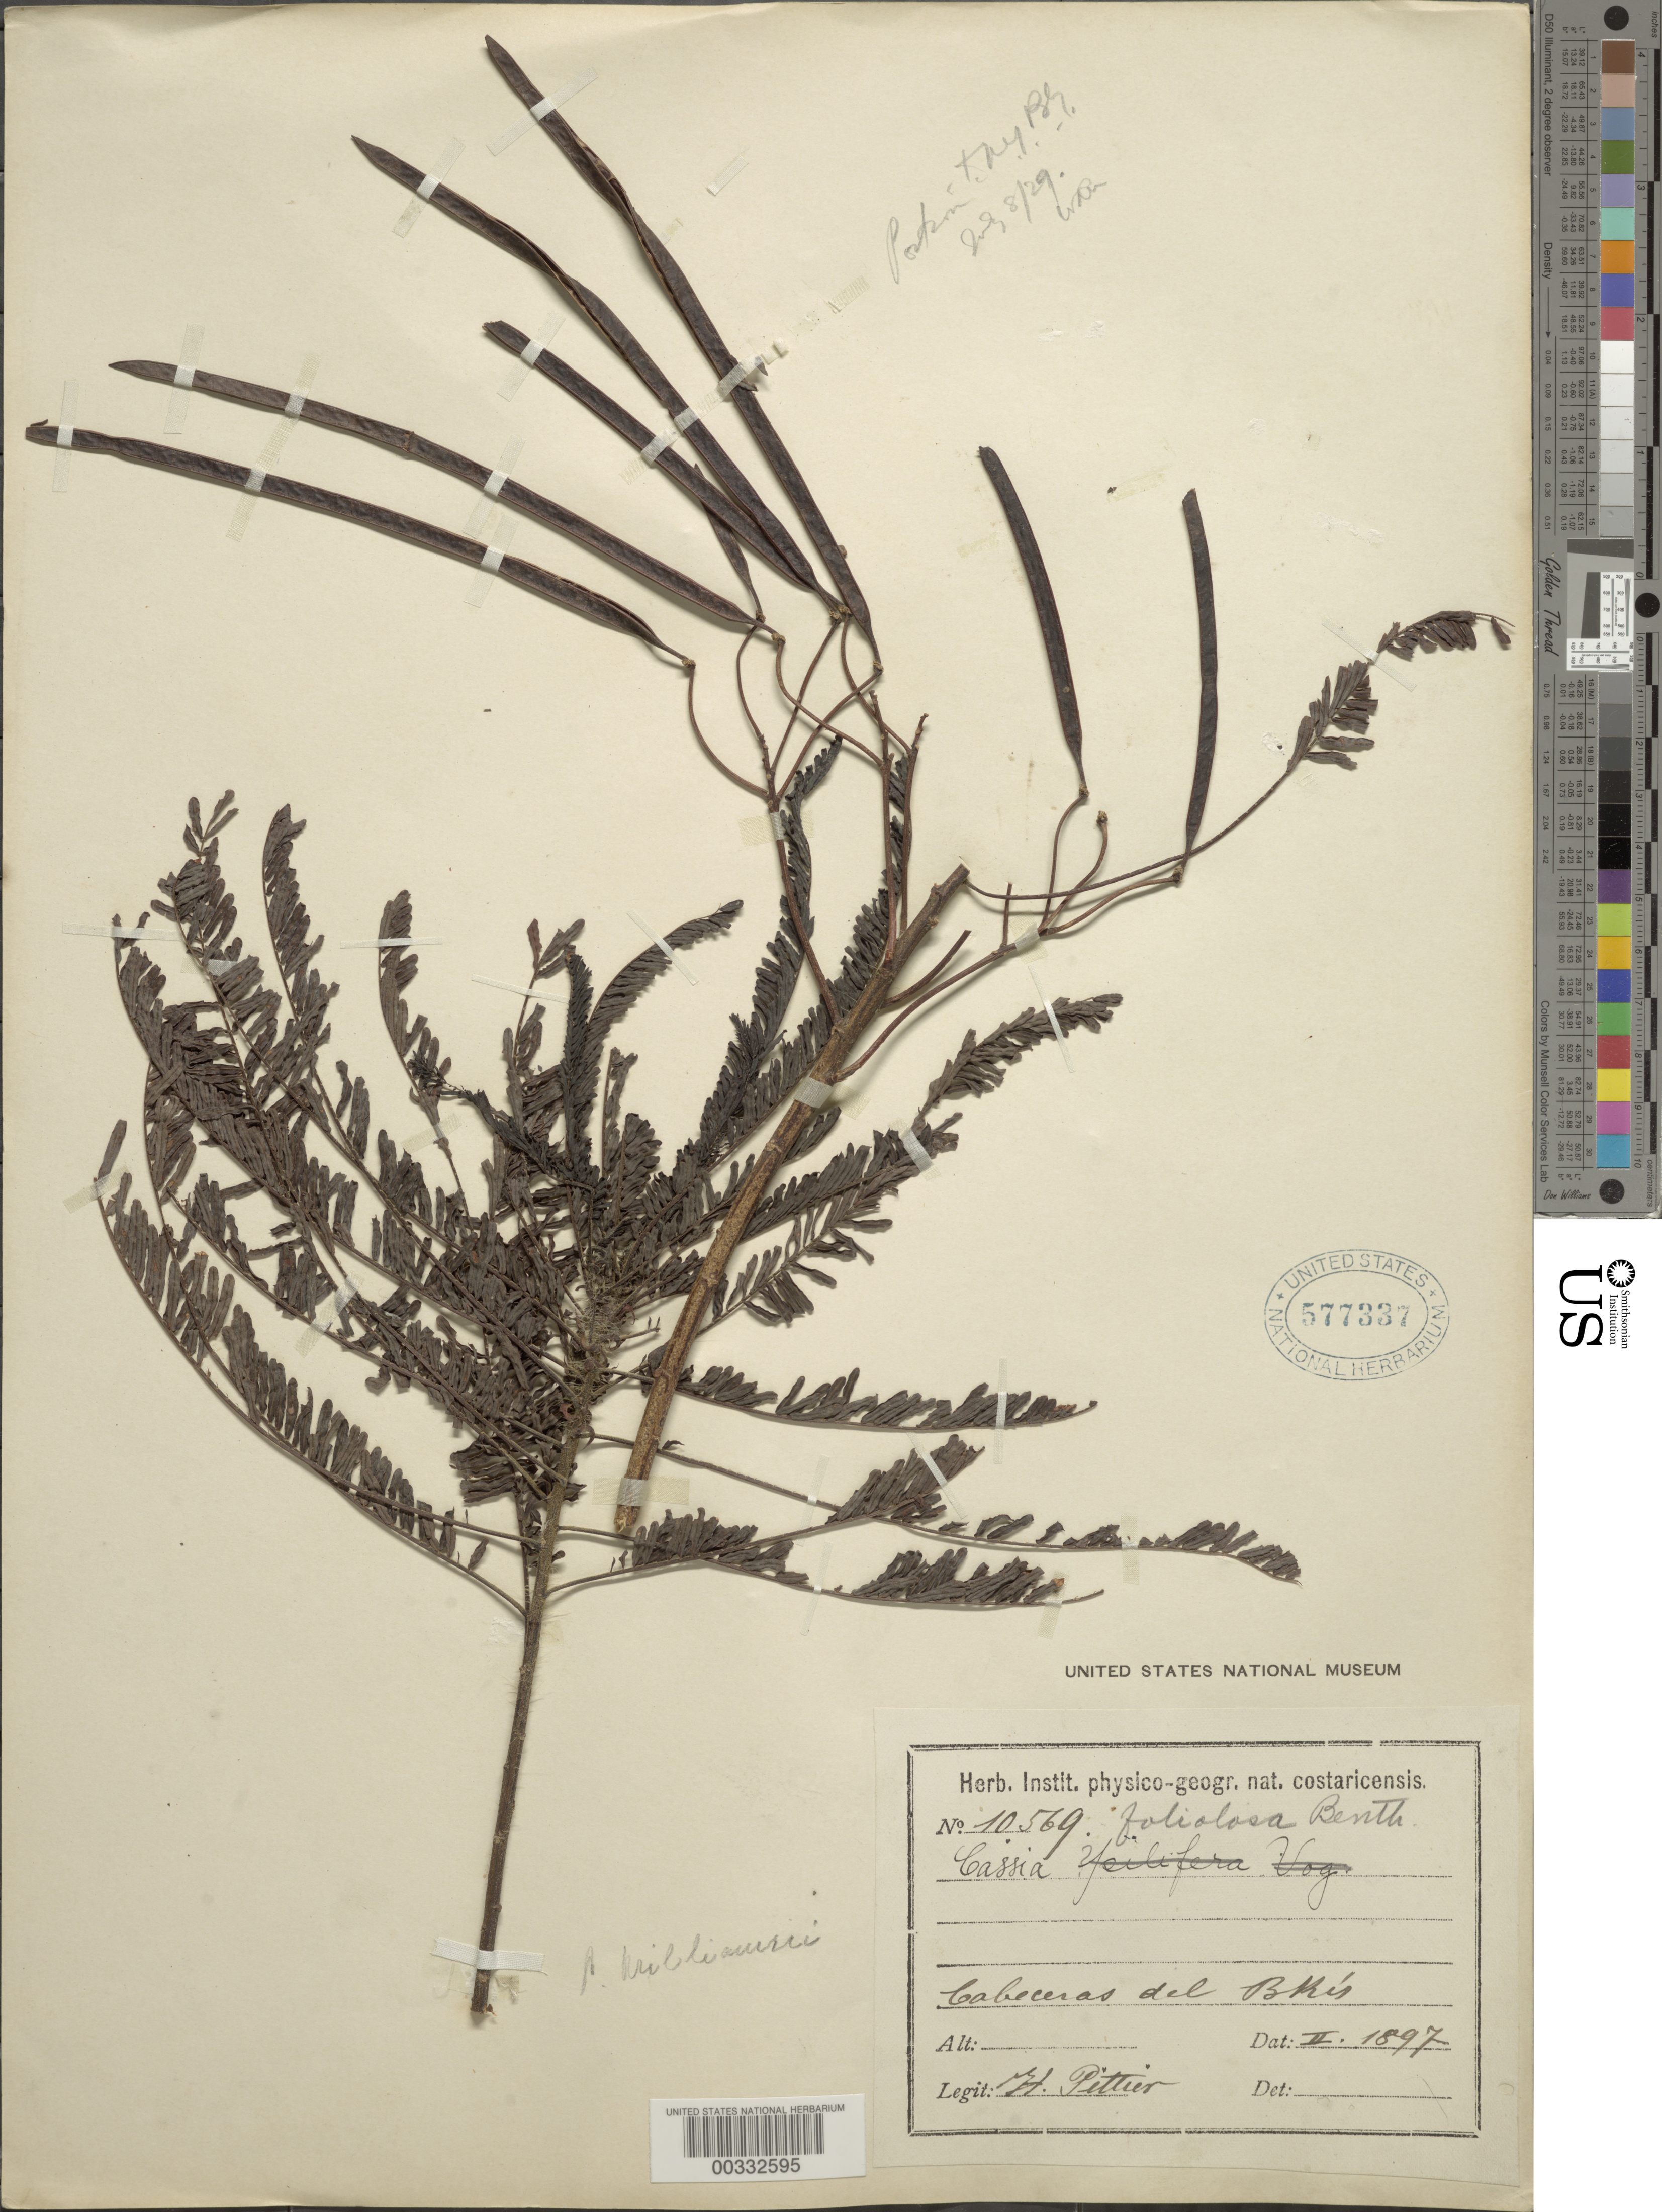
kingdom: Plantae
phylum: Tracheophyta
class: Magnoliopsida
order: Fabales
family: Fabaceae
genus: Senna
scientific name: Senna williamsii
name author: (Britton & Rose) H.S. Irwin & Barneby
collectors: H. F. Pittier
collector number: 10569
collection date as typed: Feb 1897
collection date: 1897-02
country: Costa Rica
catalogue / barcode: US 577337